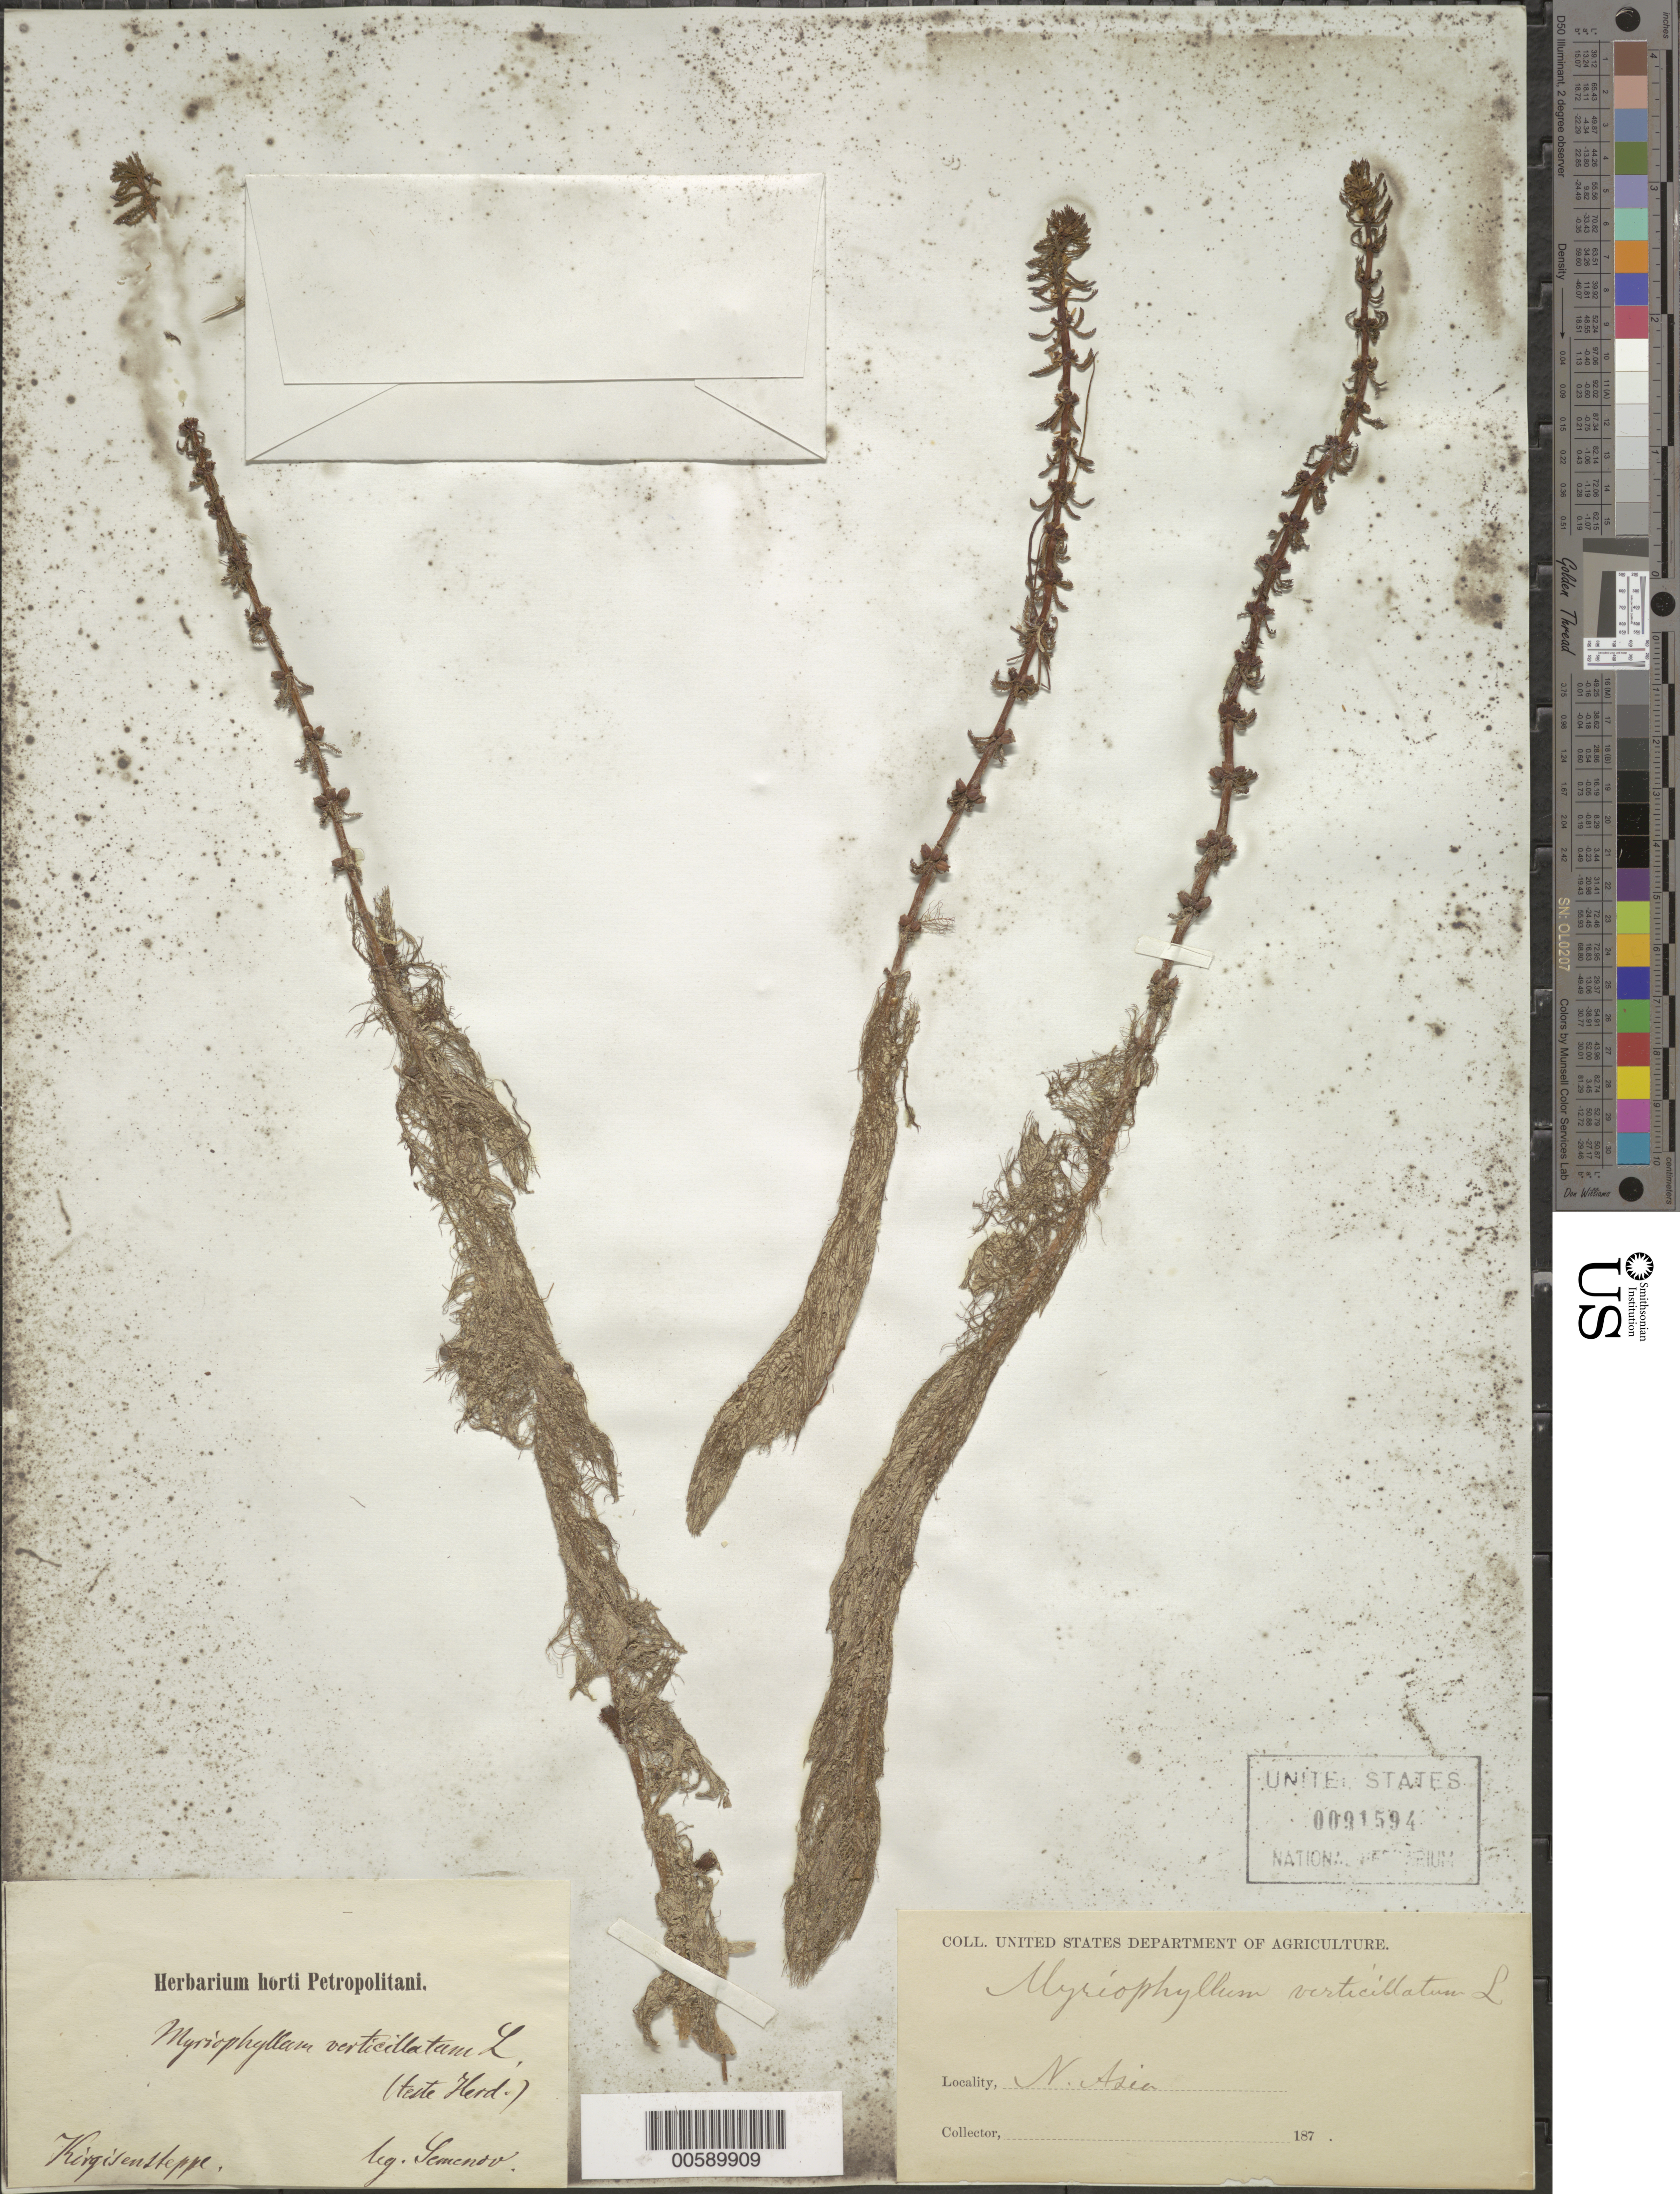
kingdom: Plantae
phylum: Tracheophyta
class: Magnoliopsida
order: Saxifragales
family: Haloragaceae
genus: Myriophyllum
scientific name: Myriophyllum verticillatum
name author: L.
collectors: -- Semenov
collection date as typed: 187-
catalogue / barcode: US 91594